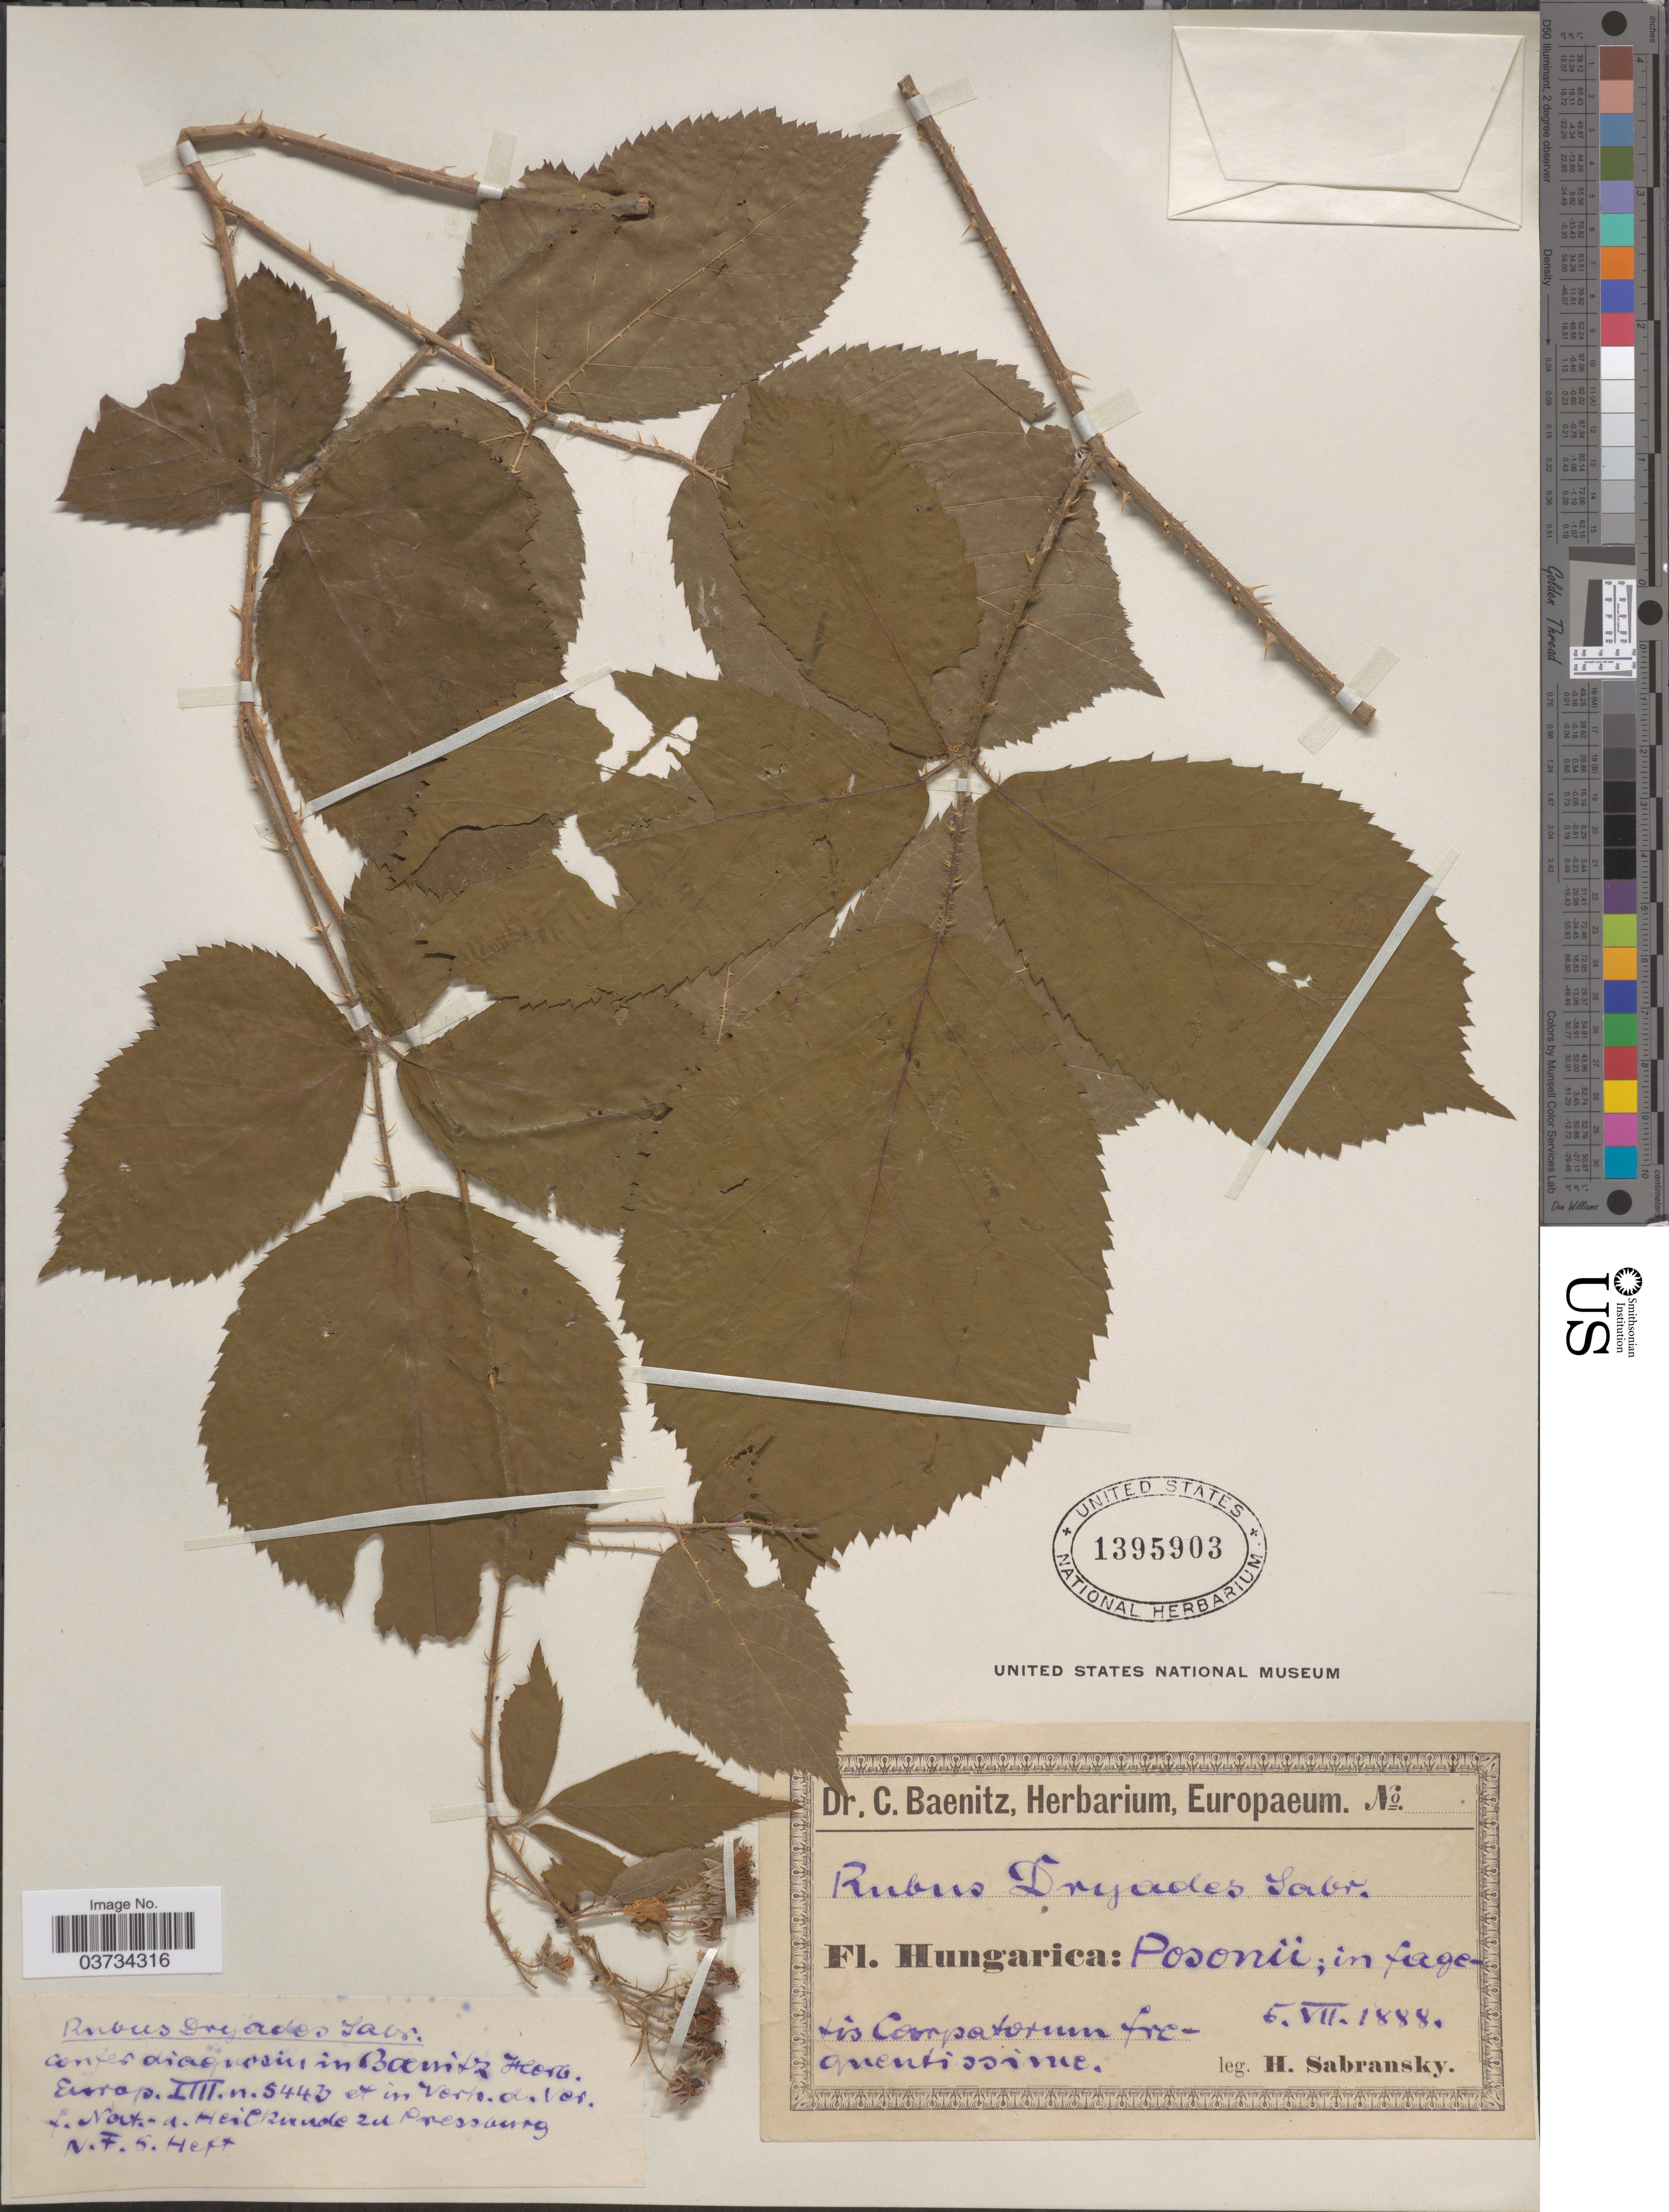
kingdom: Plantae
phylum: Tracheophyta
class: Magnoliopsida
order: Rosales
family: Rosaceae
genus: Rubus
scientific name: Rubus dryades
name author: Sabr.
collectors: H. Sabransky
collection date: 1888-07-05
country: Hungary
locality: Posonii.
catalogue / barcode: US 1395903